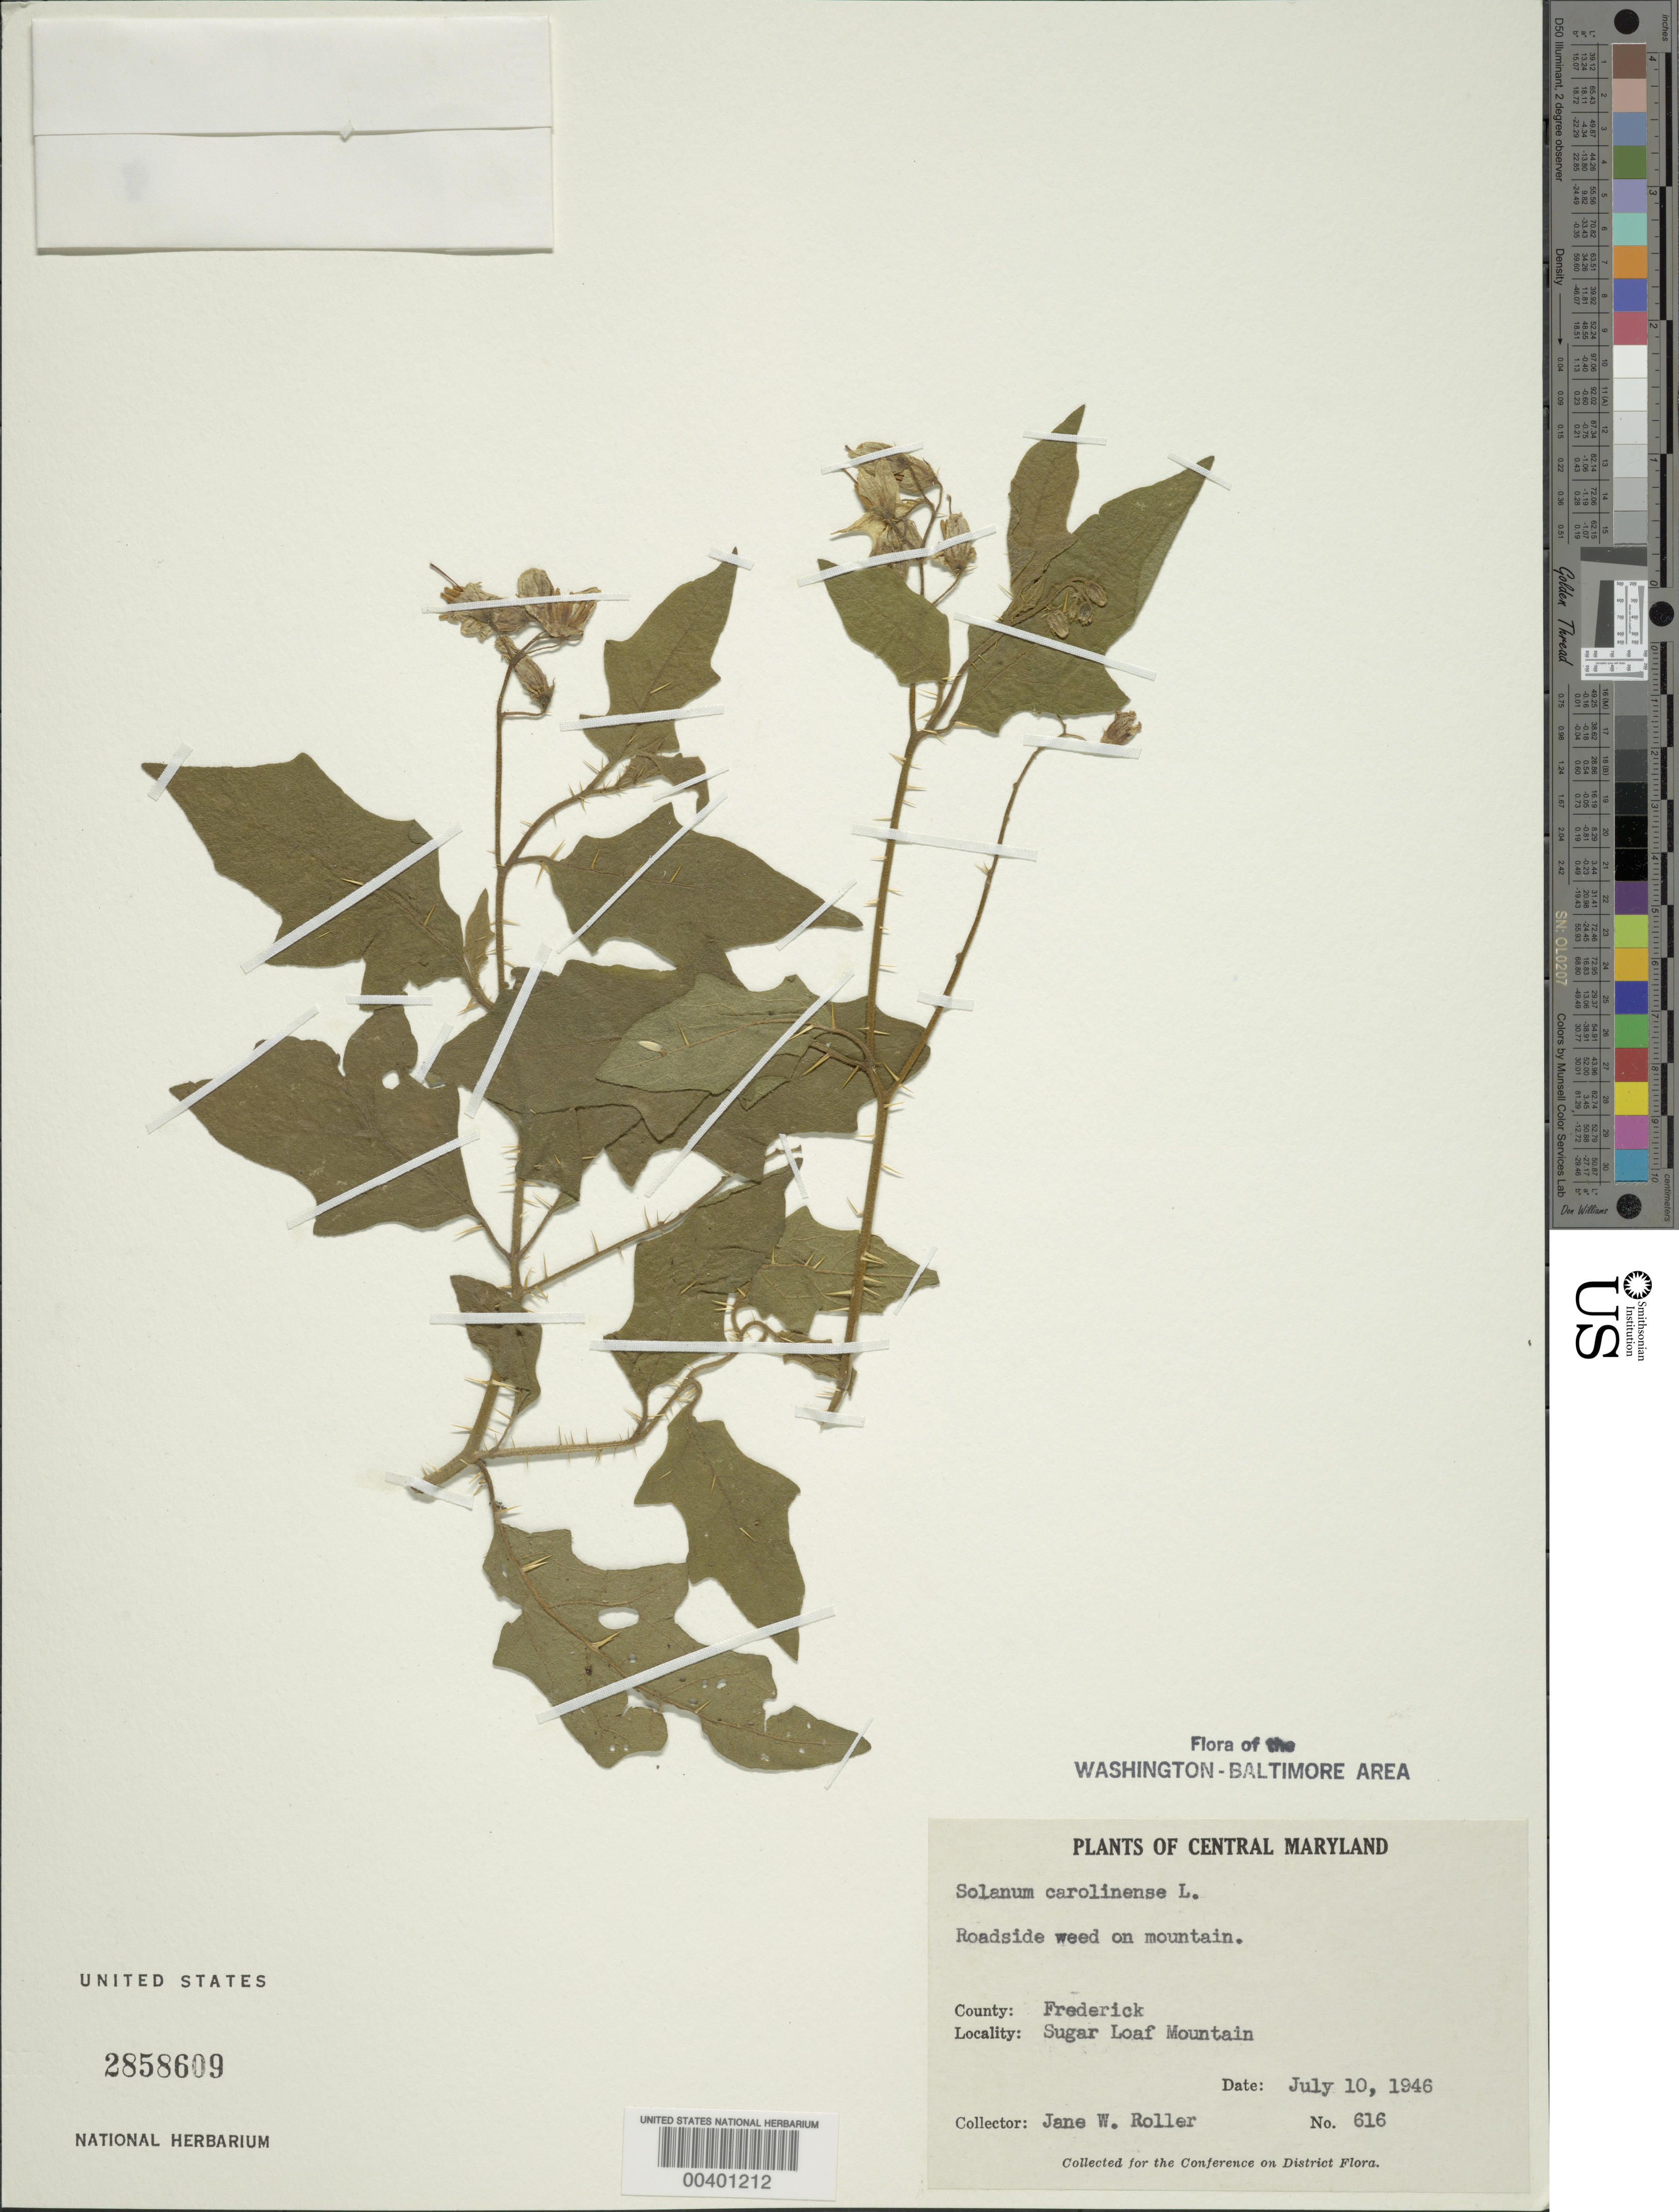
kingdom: Plantae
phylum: Tracheophyta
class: Magnoliopsida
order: Solanales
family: Solanaceae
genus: Solanum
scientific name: Solanum carolinense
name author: L.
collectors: J. W. Roller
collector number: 616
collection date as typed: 10 Jul 1946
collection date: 1946-07-10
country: United States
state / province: Maryland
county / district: Frederick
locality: Roadside weed on Sugar Loaf Mountain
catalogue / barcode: US 2858609